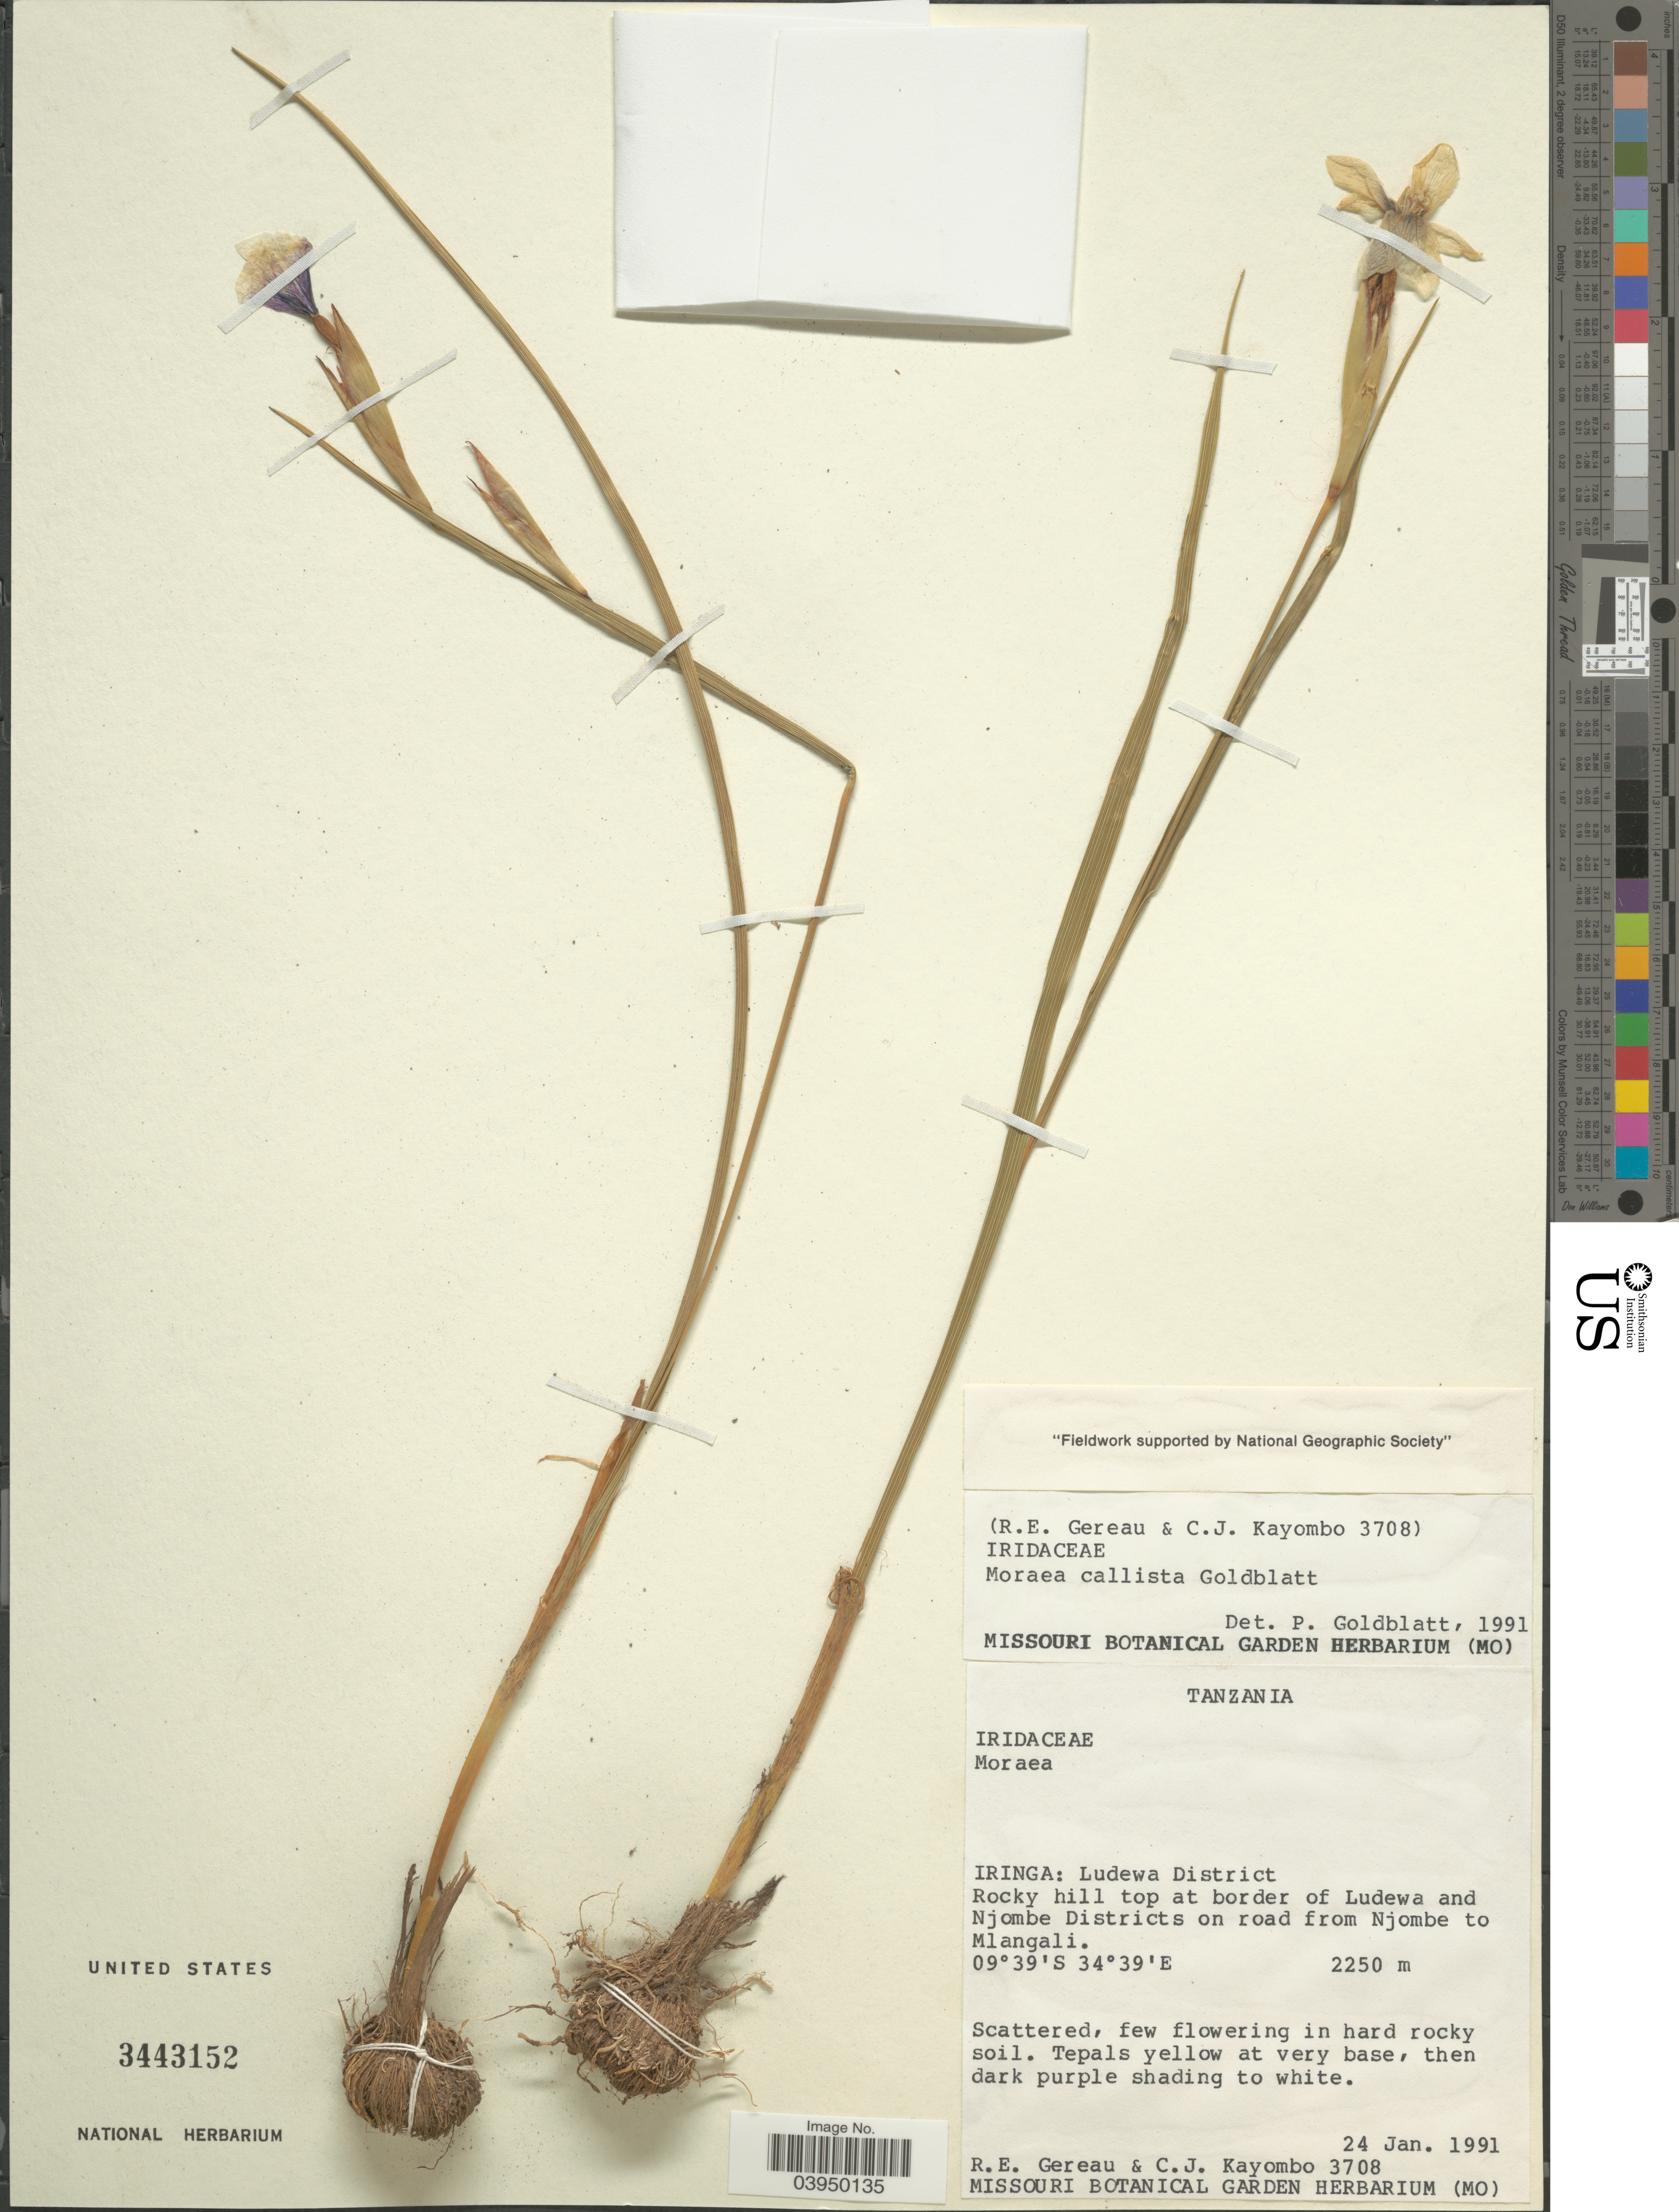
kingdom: Plantae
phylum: Tracheophyta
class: Liliopsida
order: Asparagales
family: Iridaceae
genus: Moraea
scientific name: Moraea callista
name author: Goldblatt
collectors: R. Gereau & C. Kayombo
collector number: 3708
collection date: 1991-01-24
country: Tanzania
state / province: Iringa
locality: Ludewa District. Rocky hill top at border of Ludewa and Njombe Districts on road from Njombe to Mlangali.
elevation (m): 2250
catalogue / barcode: US 3443152